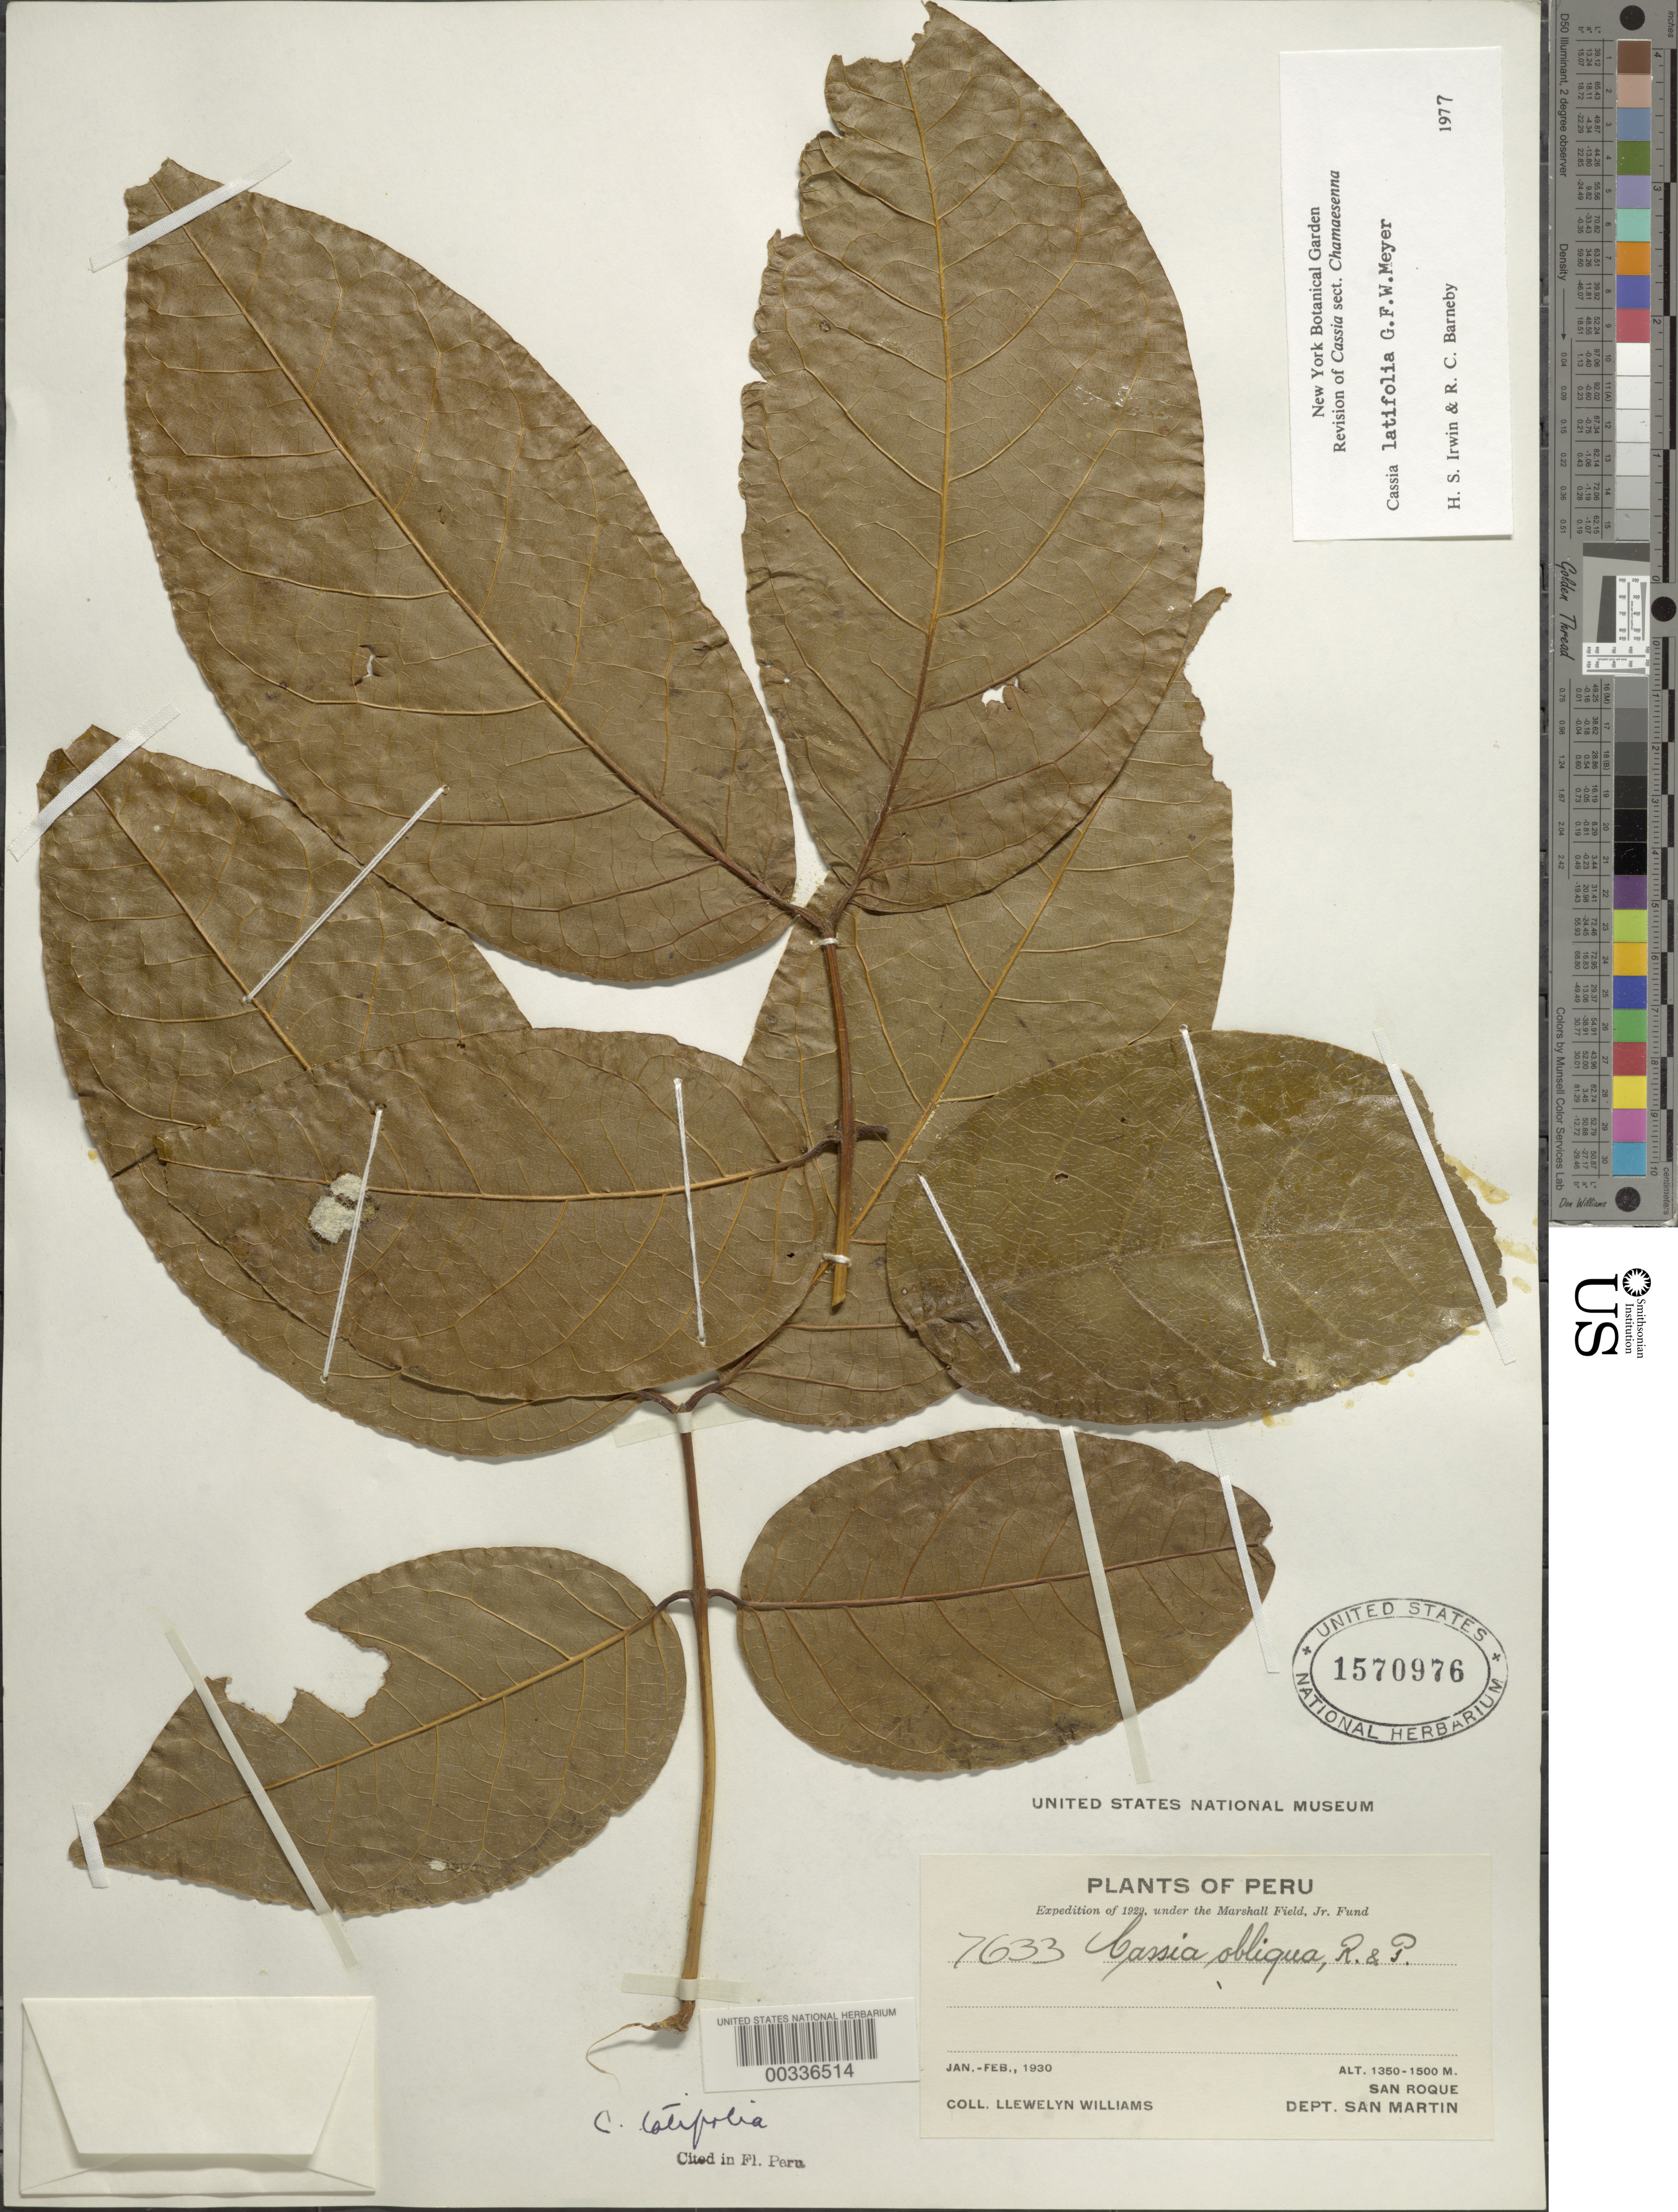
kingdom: Plantae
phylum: Tracheophyta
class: Magnoliopsida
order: Fabales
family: Fabaceae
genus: Senna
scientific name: Senna latifolia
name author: (G. Mey.) H.S. Irwin & Barneby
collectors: Ll. Williams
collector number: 7633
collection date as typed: Jan 1930 to -- Feb 1930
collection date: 1930-01/1930-02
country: Peru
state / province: San Martín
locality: San roque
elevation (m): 1350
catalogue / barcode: US 1570976